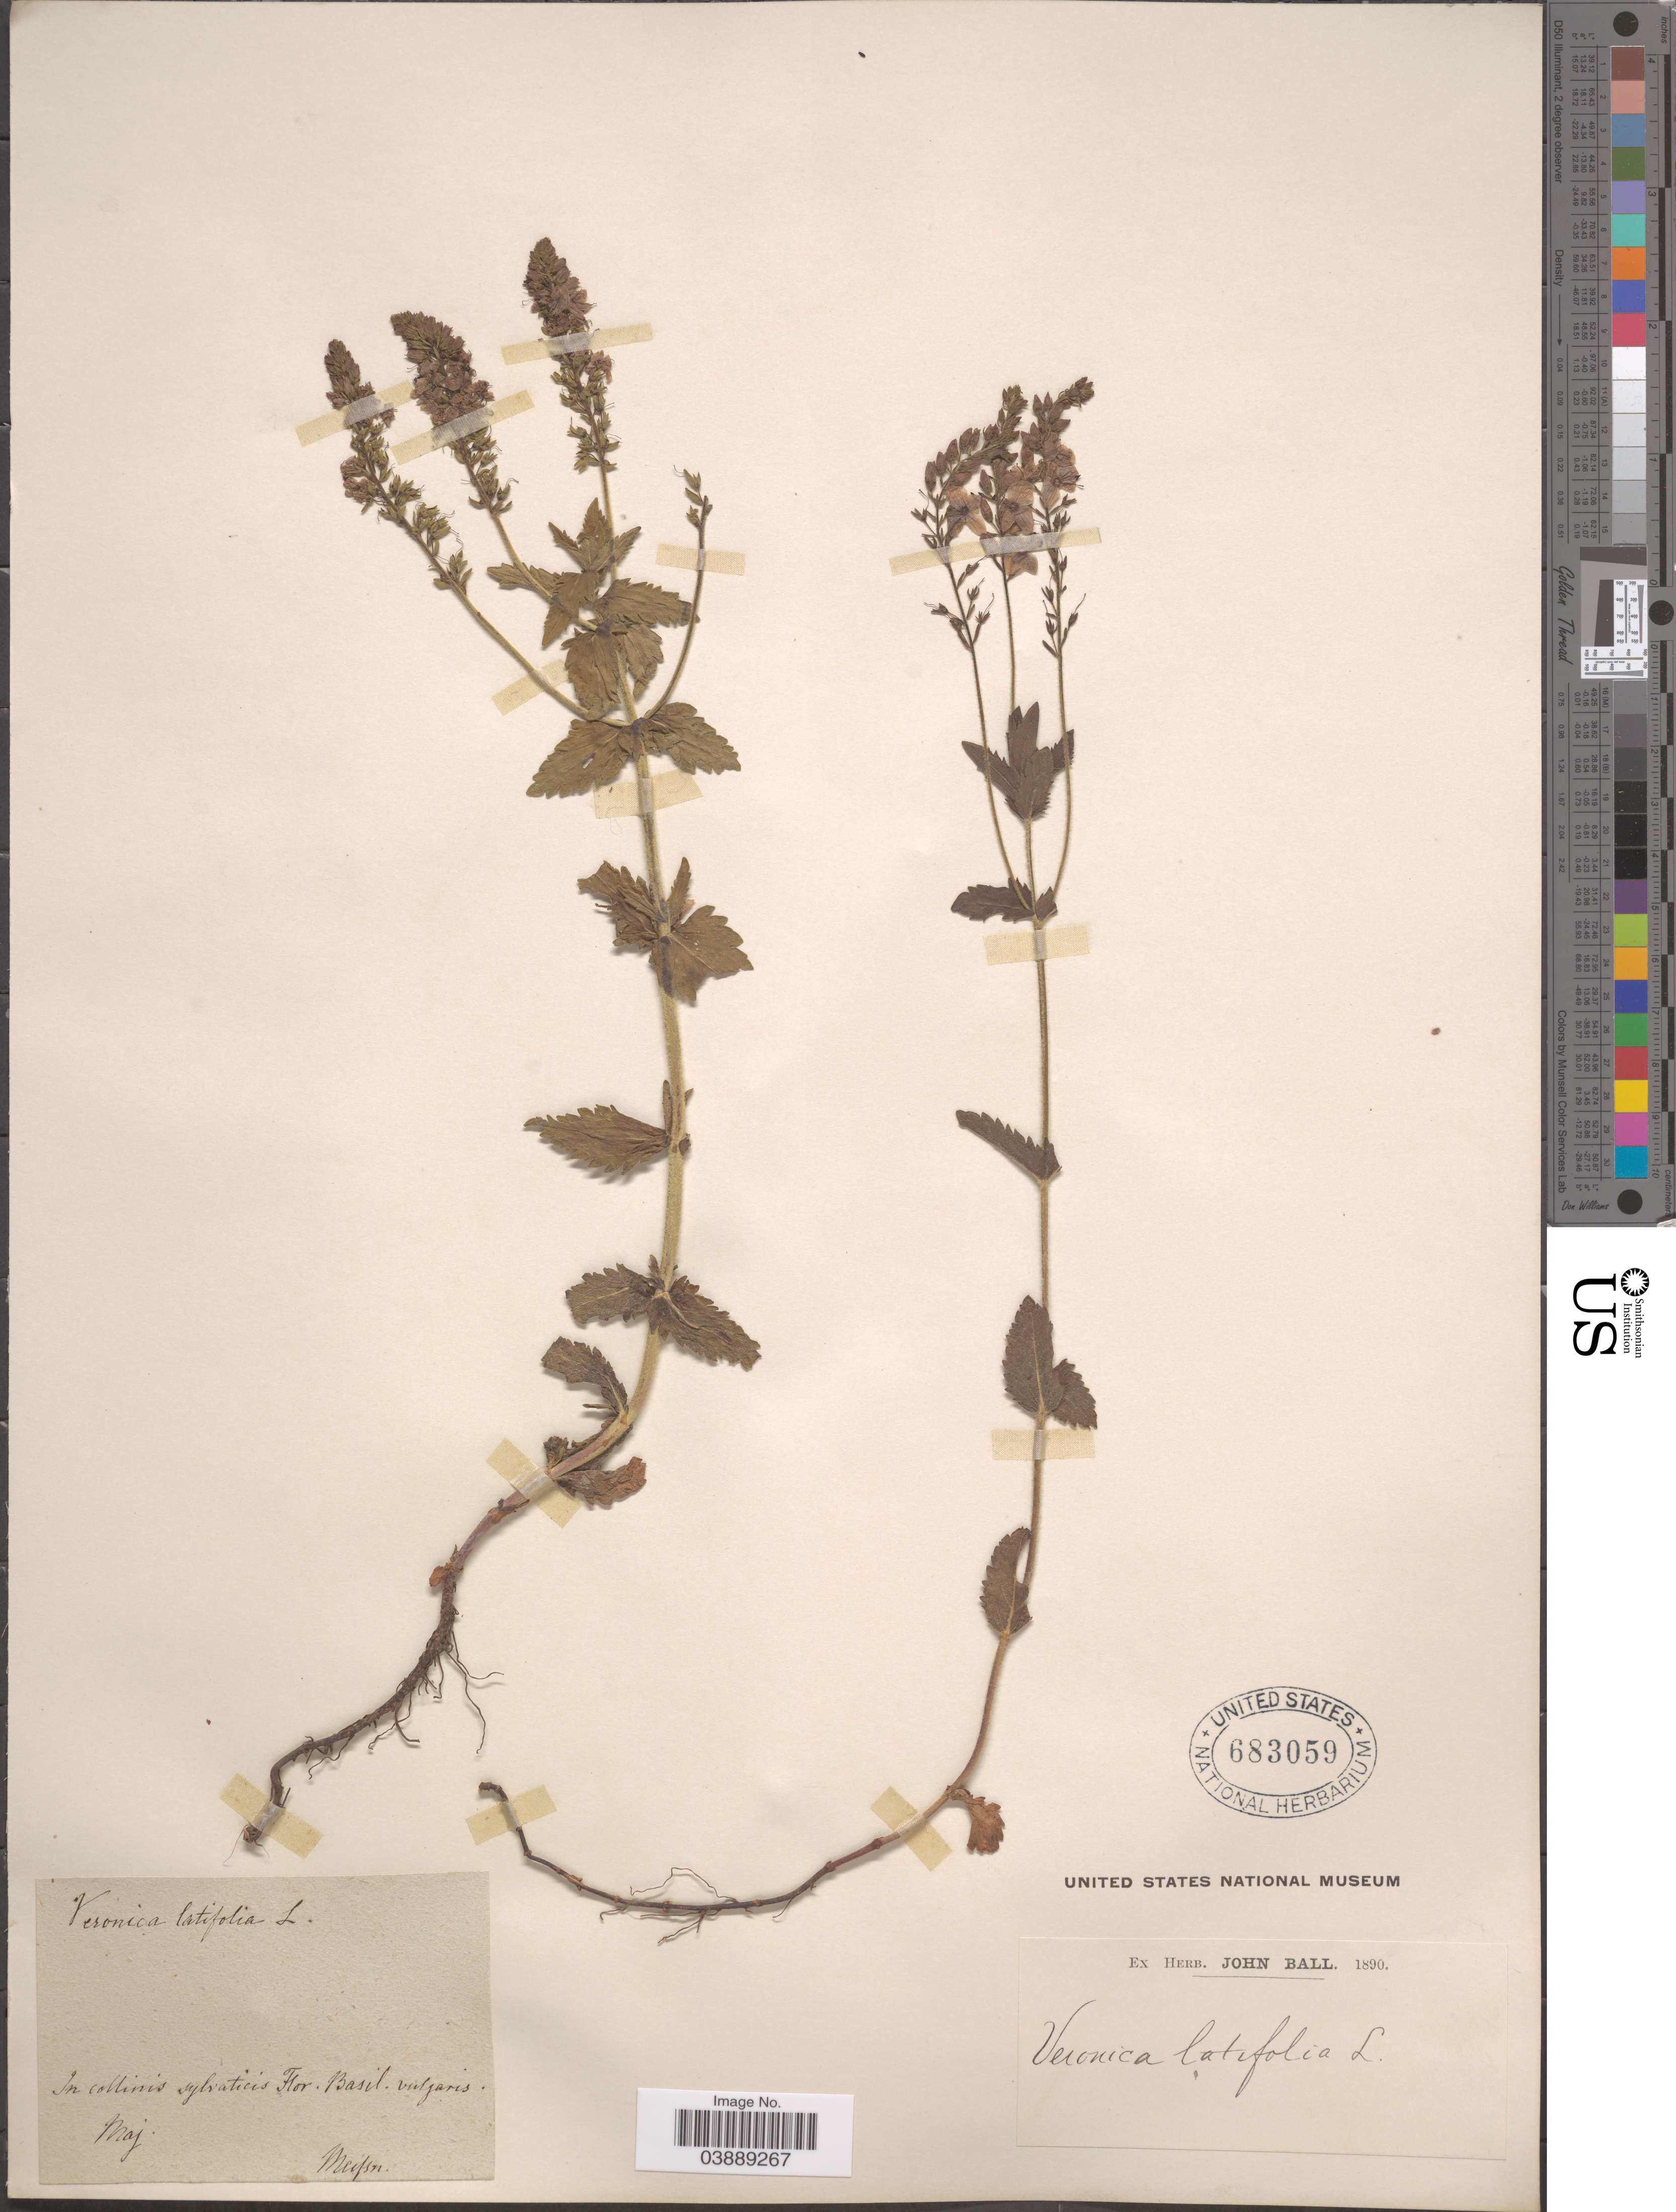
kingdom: Plantae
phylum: Tracheophyta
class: Magnoliopsida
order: Lamiales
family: Plantaginaceae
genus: Veronica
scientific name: Veronica latifolia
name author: L.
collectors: J. Ball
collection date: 1890-05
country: Switzerland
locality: In collinis sylvaticis Flor. Basil vulgaris.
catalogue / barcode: US 683059